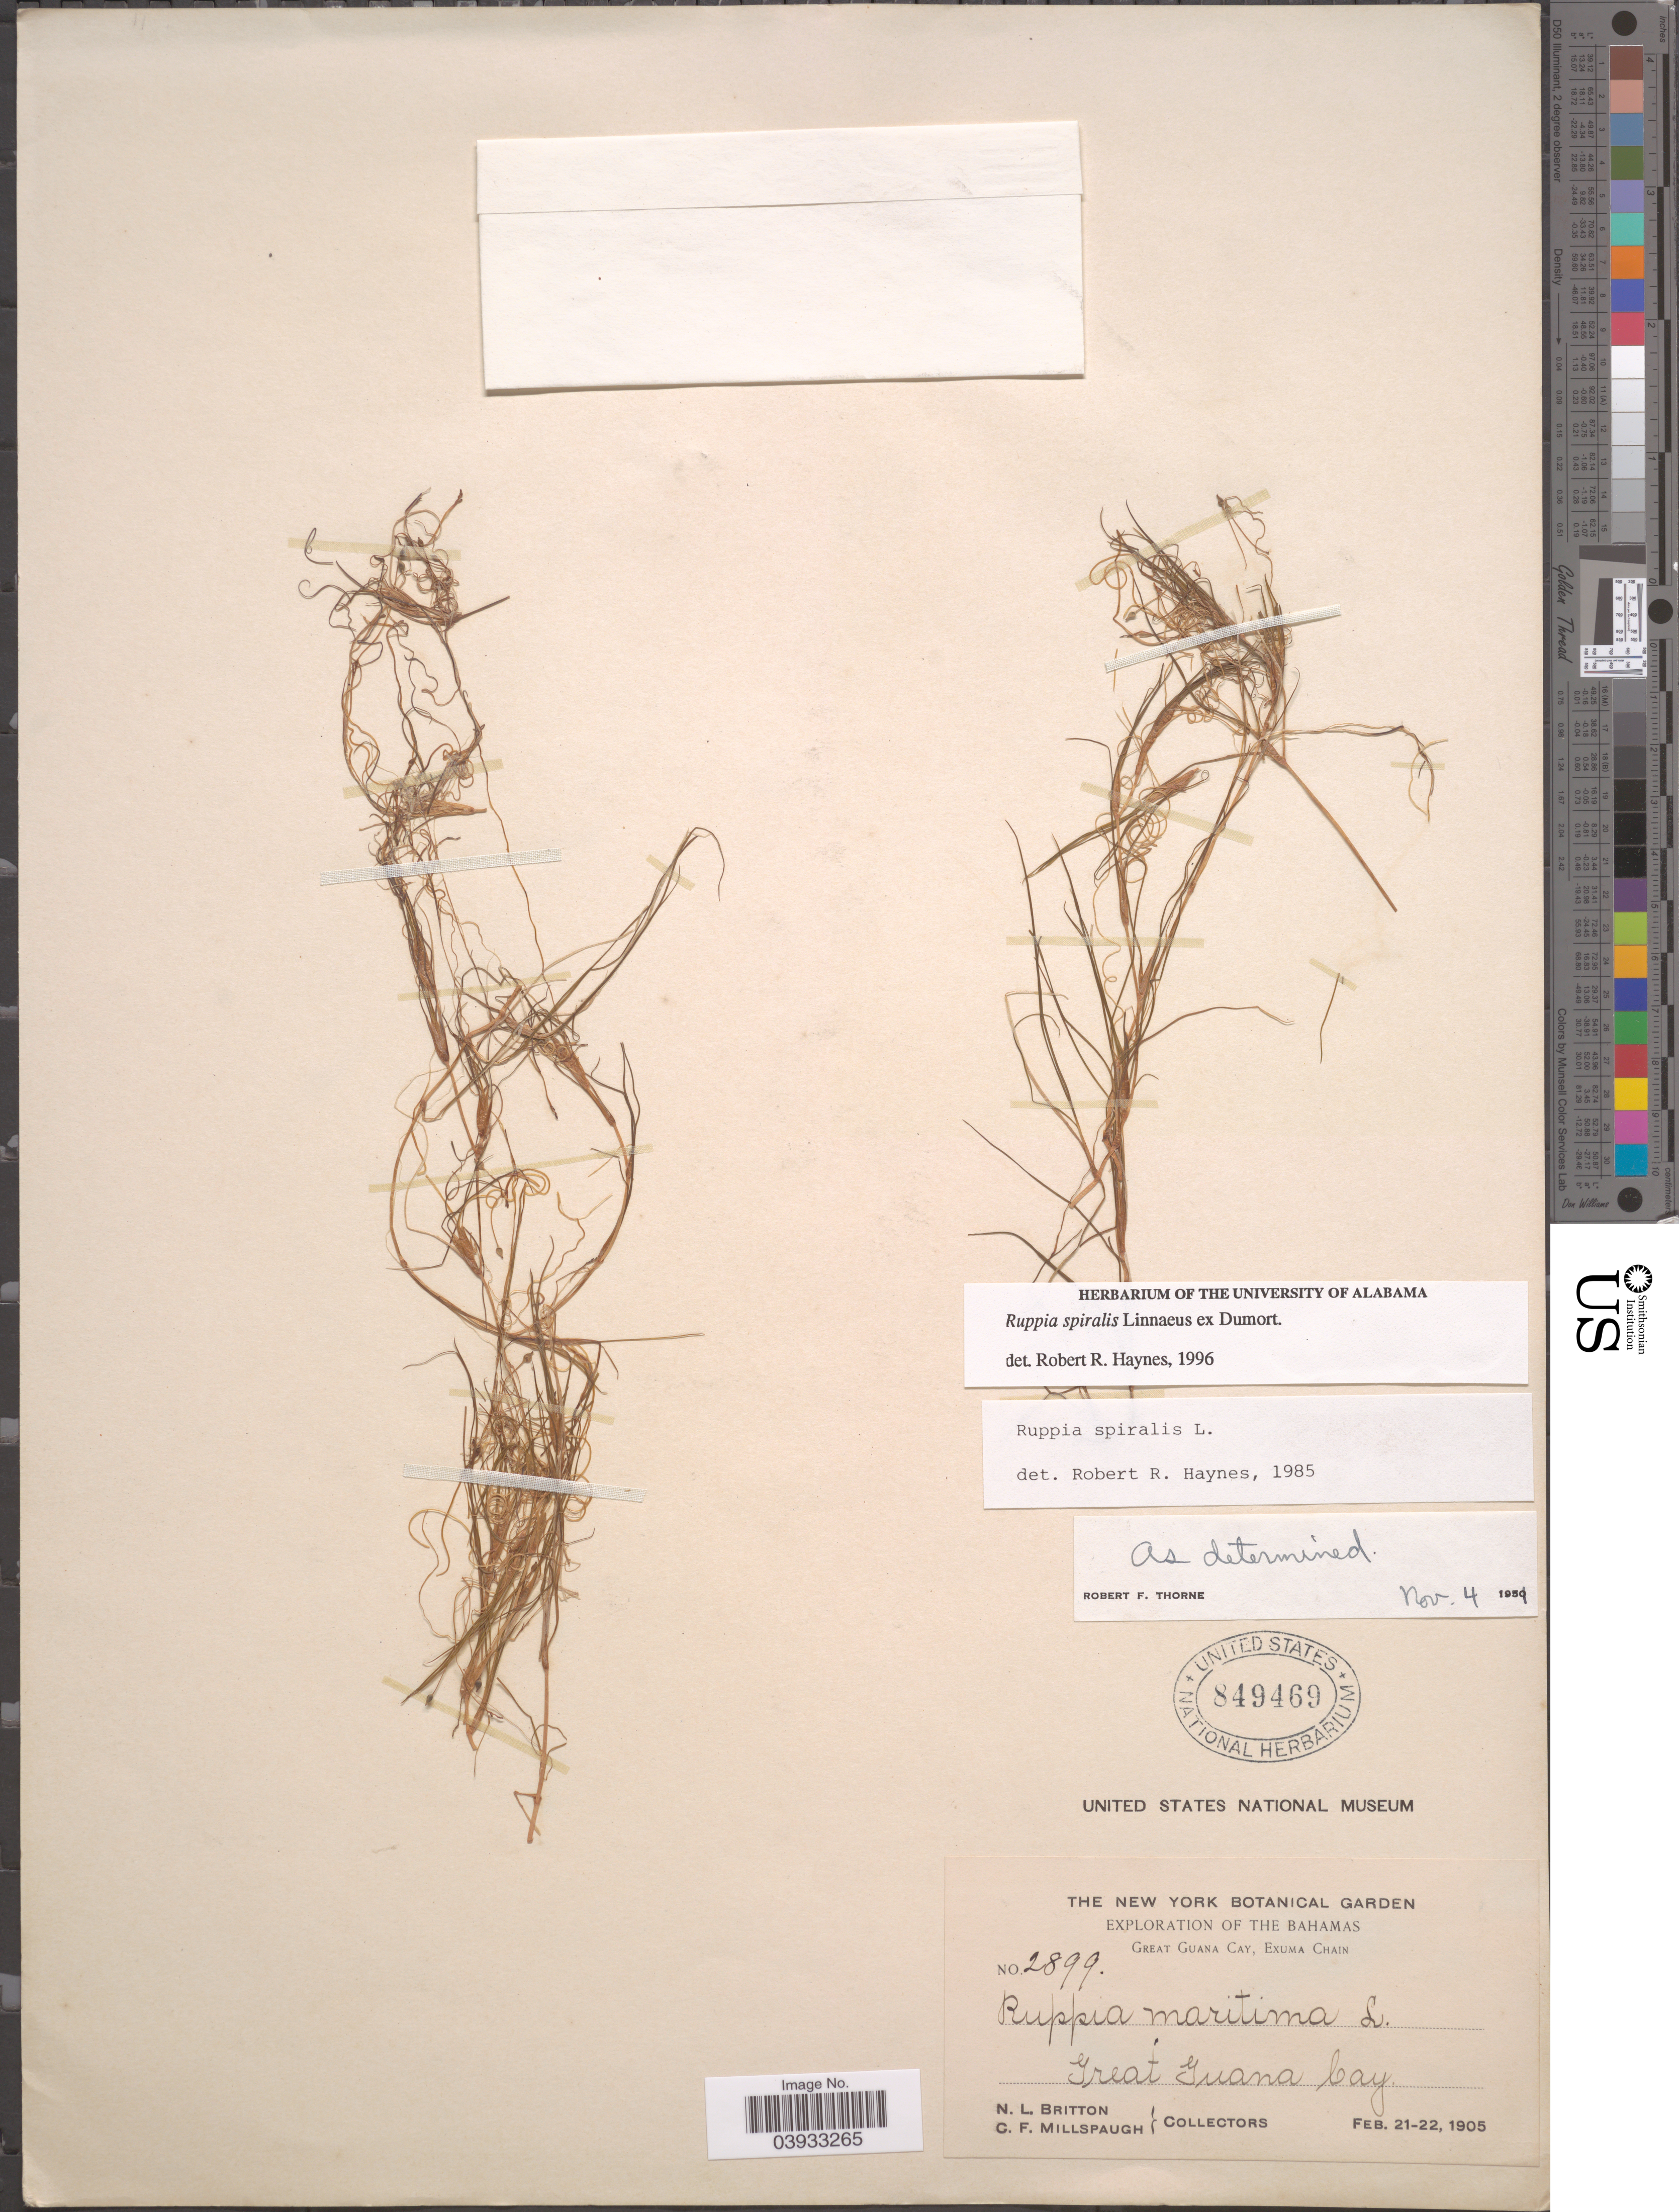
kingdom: Plantae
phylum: Tracheophyta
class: Liliopsida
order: Alismatales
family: Ruppiaceae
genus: Ruppia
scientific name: Ruppia spiralis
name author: L. ex Dumort.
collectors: Mrs. N. L. Britton & C. F. Millspaugh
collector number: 2899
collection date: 1905-02-21/1905-02-22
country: Bahamas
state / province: Exuma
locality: Great Guana Cay, Exuma Chain.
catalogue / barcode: US 849469